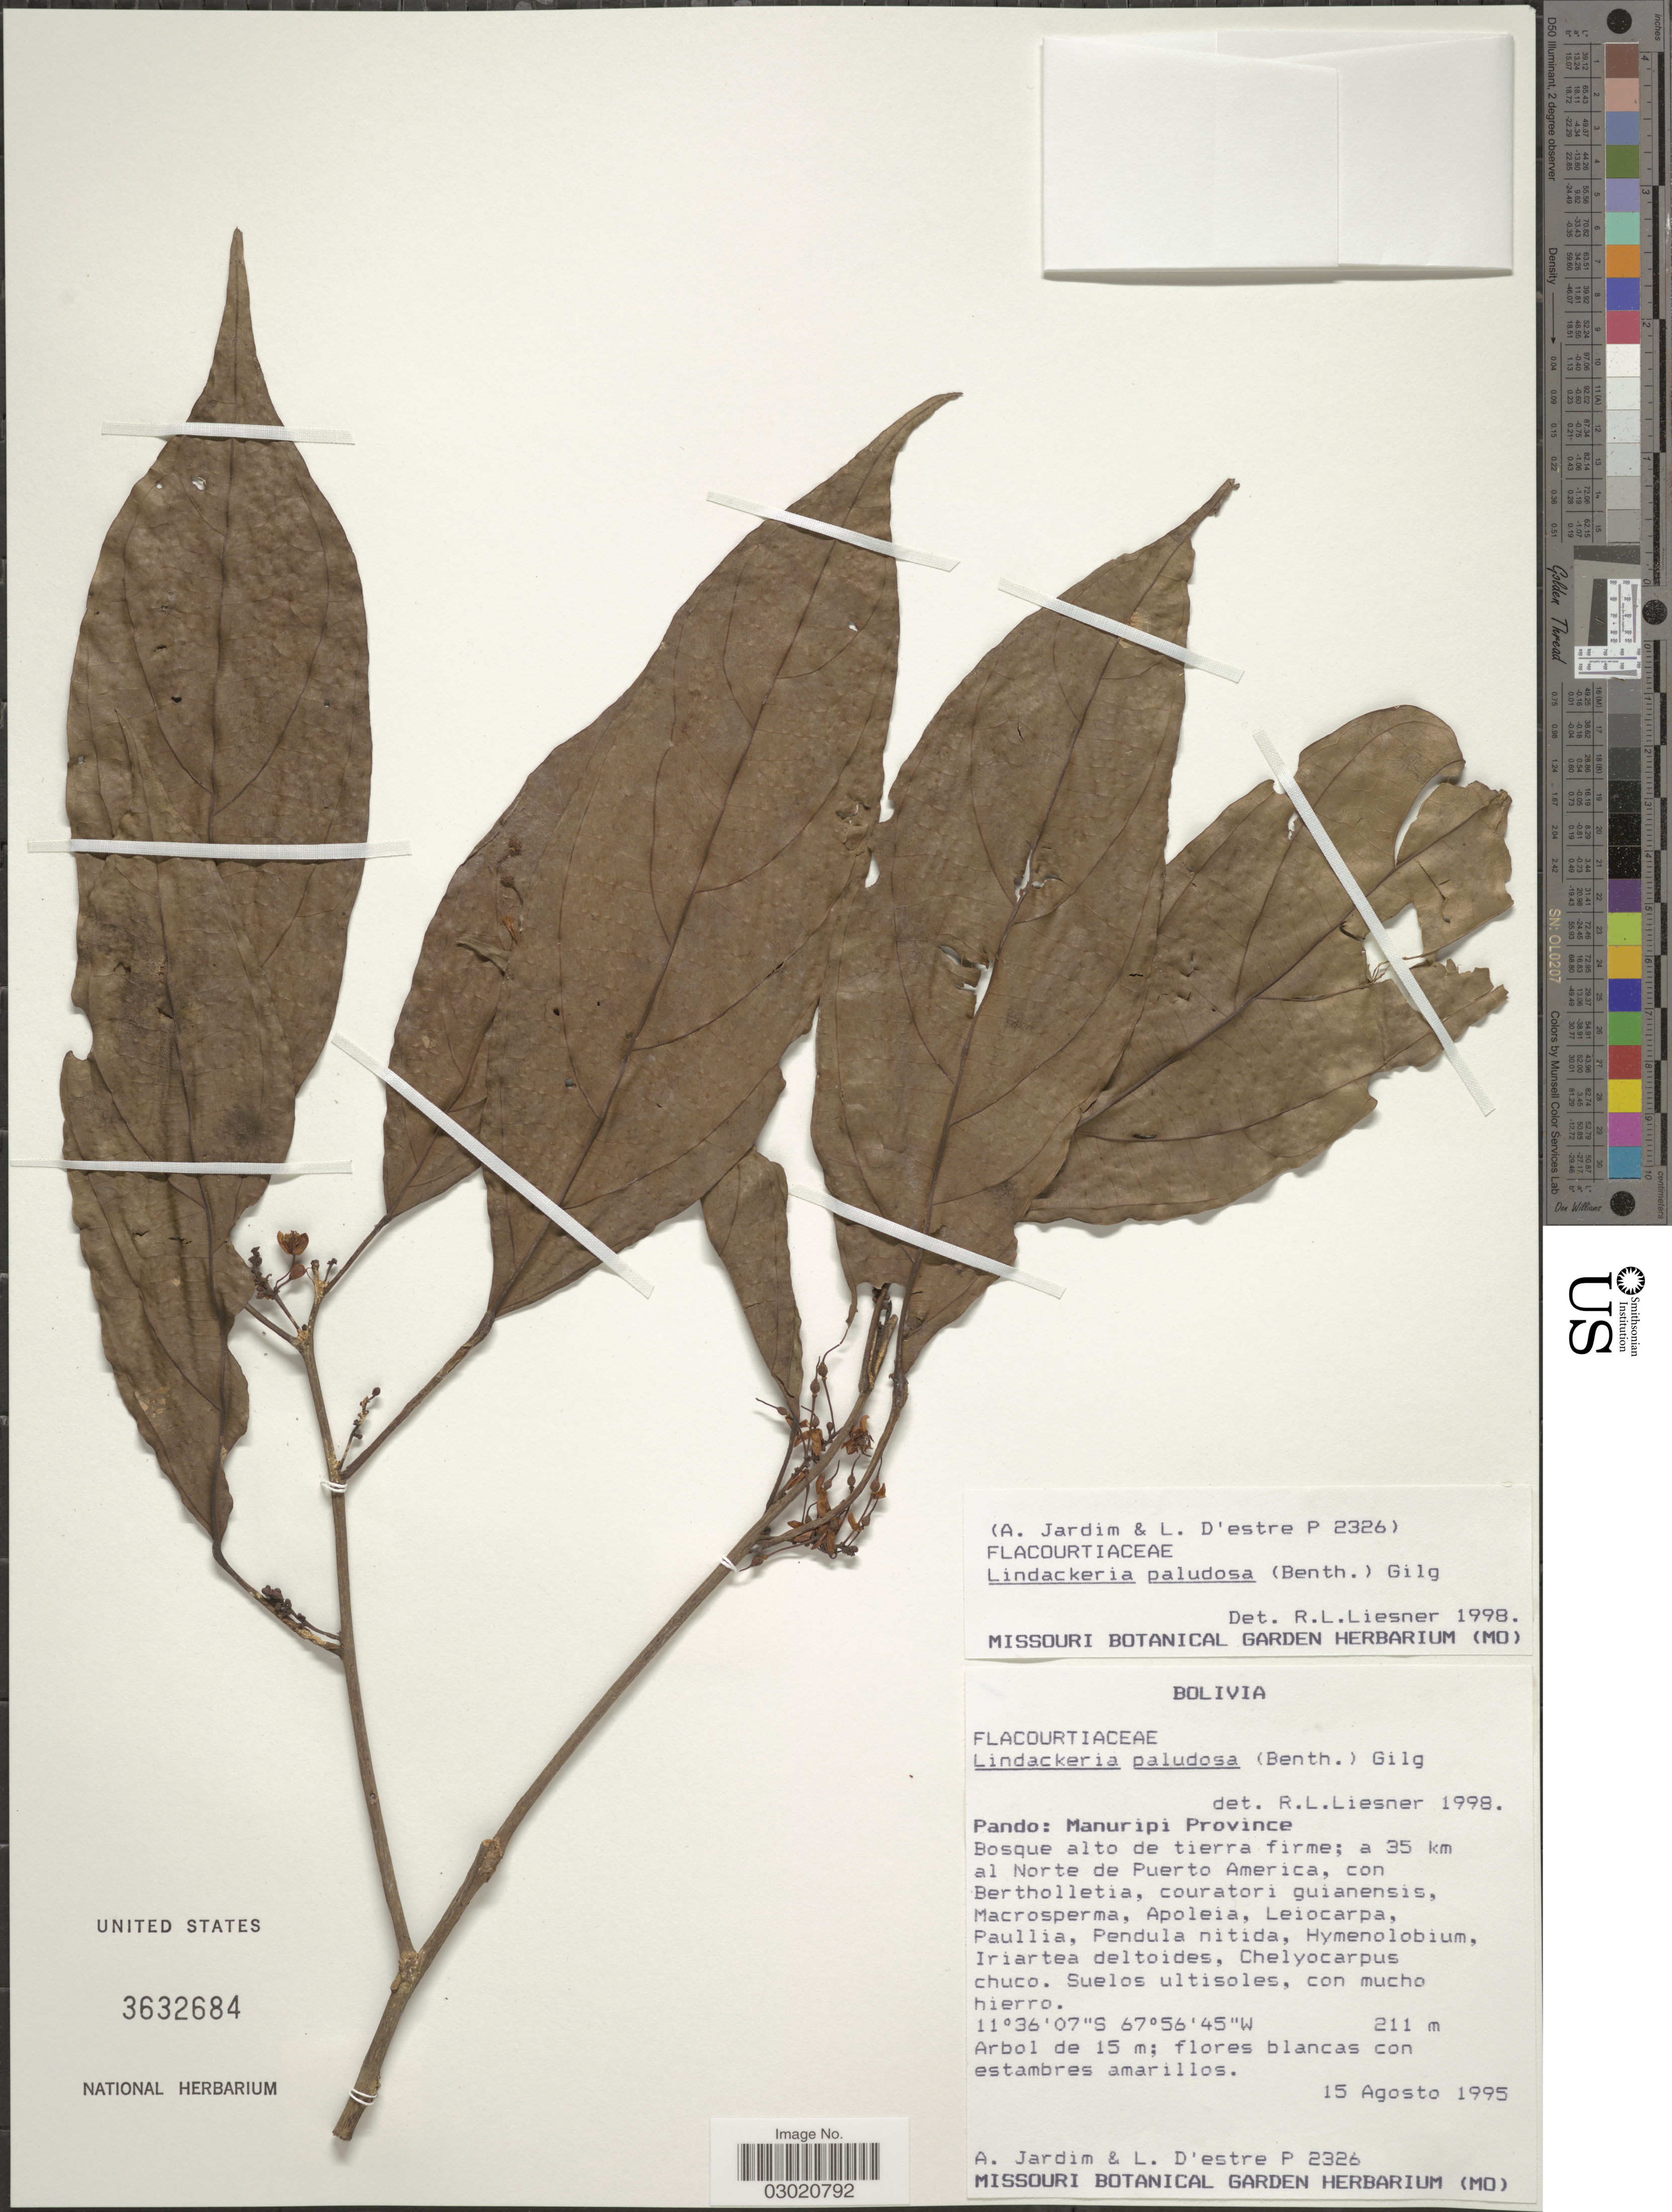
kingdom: Plantae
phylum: Tracheophyta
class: Magnoliopsida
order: Malpighiales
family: Achariaceae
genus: Lindackeria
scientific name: Lindackeria paludosa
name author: (Benth.) Gilg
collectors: A. Jardim & L. D'estre P.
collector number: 2326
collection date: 1995-08-15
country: Bolivia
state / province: Pando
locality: Manuripi Province, Bosque alto de tierra firme; a 35 al Norte de Puerto America.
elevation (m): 211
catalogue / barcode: US 3632684